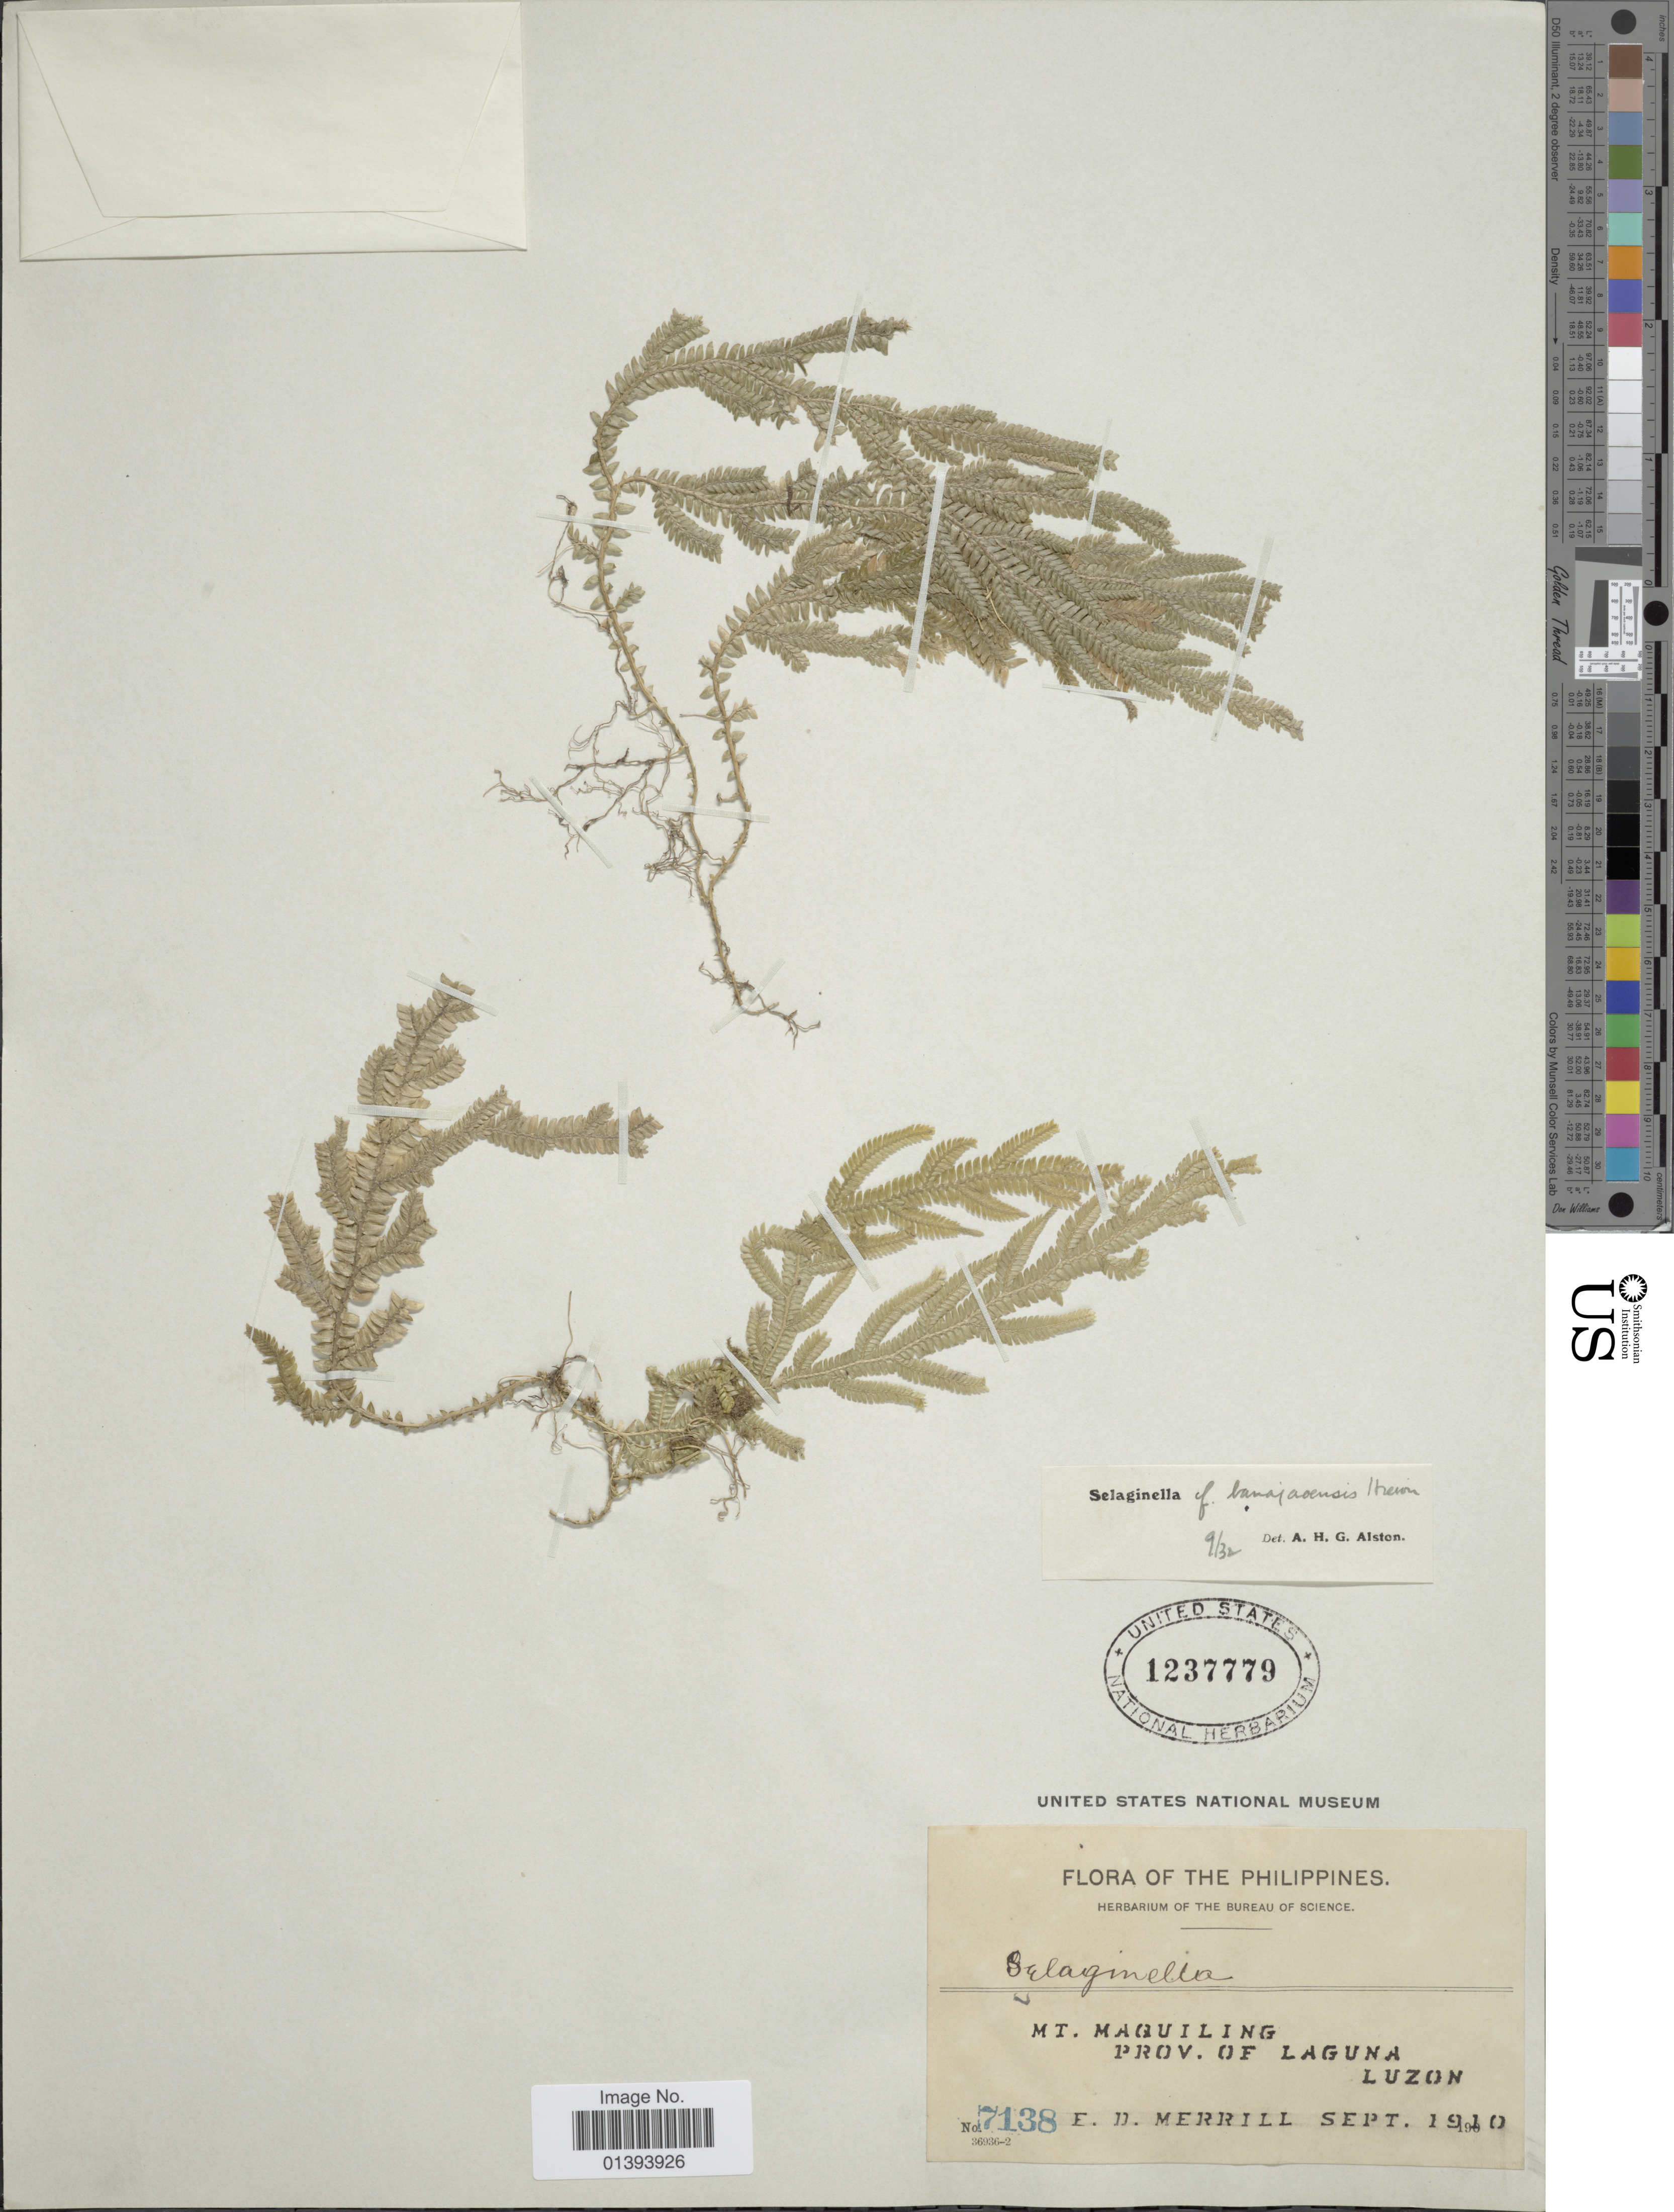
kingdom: Plantae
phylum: Tracheophyta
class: Lycopodiopsida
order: Selaginellales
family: Selaginellaceae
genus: Selaginella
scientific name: Selaginella jagorii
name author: Warb.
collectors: E. D. Merrill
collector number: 7138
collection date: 1910-09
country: Philippines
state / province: Central Luzon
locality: Mt. Maquiling, Prov. of Laguna, Luzon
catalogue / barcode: US 1237779